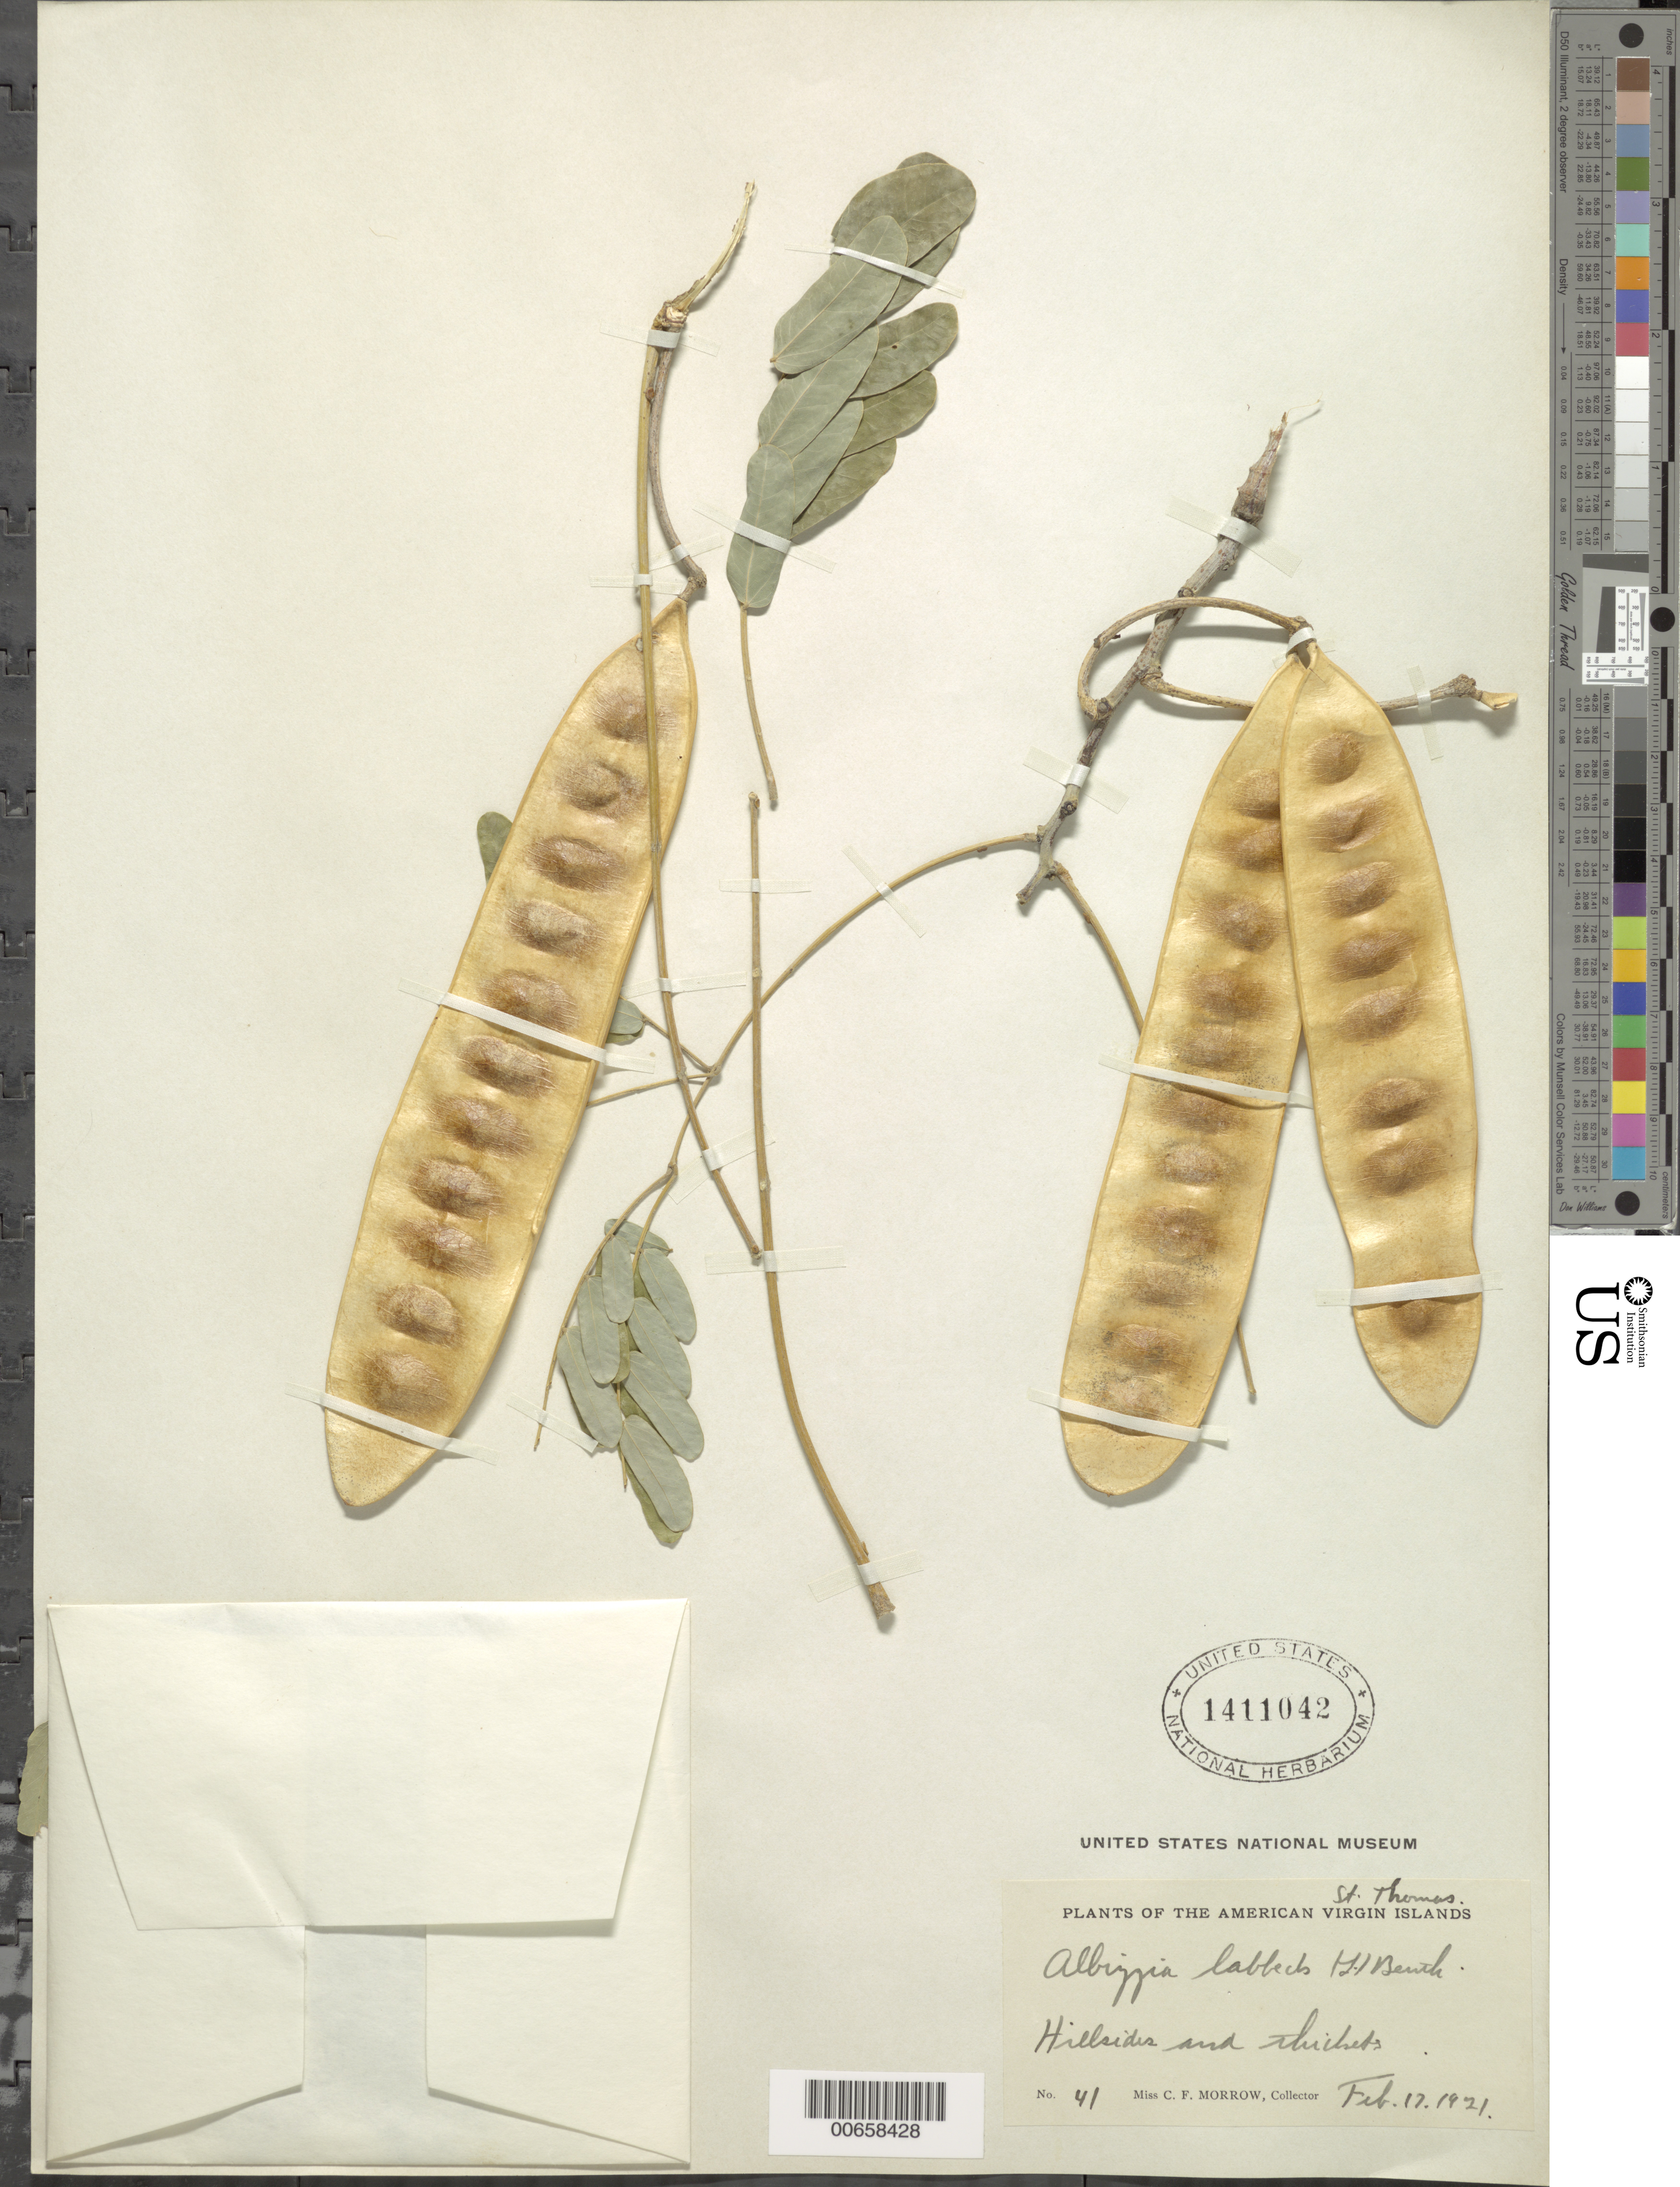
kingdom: Plantae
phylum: Tracheophyta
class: Magnoliopsida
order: Fabales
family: Fabaceae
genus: Albizia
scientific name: Albizia lebbeck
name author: (L.) Benth.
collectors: C. Morrow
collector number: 41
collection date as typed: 17 Feb 1921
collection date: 1921-02-17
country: U.S. Virgin Islands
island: St. Thomas Island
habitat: Hillsides and thickets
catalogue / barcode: US 1411042